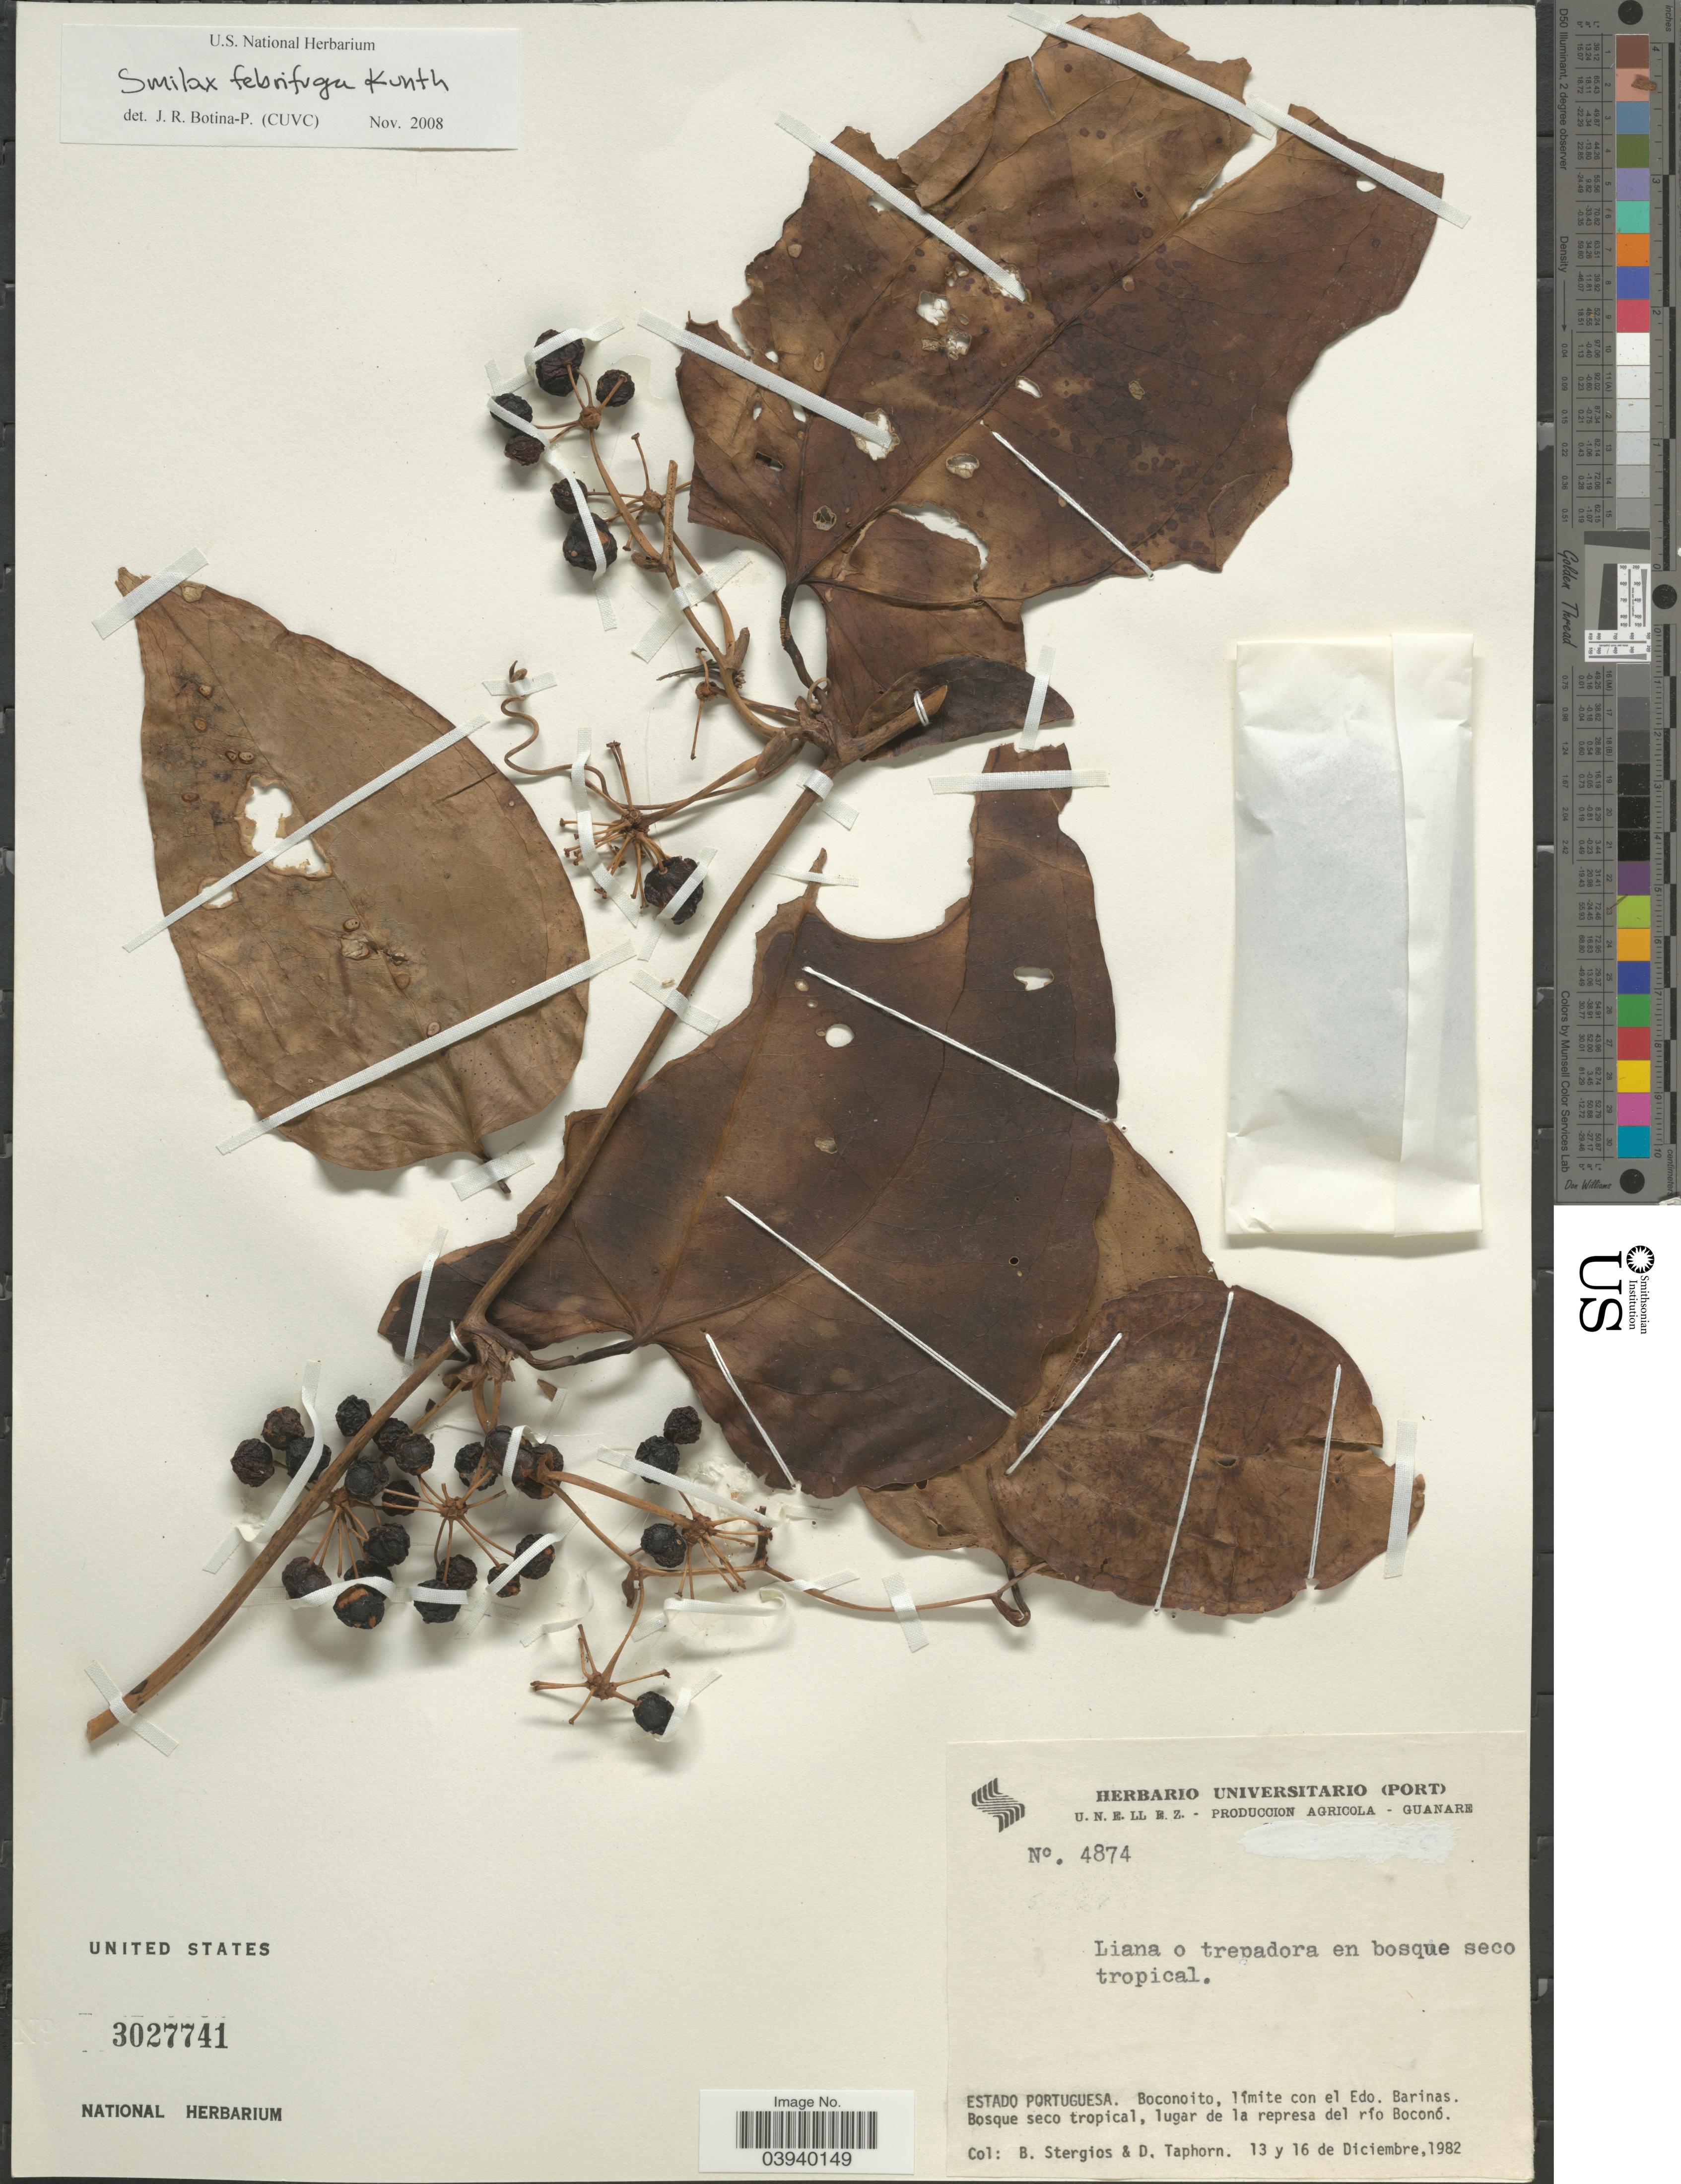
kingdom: Plantae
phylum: Tracheophyta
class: Liliopsida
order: Liliales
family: Smilacaceae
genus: Smilax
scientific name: Smilax febrifuga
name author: Kunth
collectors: B. G. Stergios & D. Taphorn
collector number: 4874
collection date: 1982-12-13/1982-12-16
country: Venezuela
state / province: Portuguesa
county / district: San Genaro de Boconoito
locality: Boconoito, límite con el Edo. Barinas, lugar de la represa del río Boconó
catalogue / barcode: US 3027741